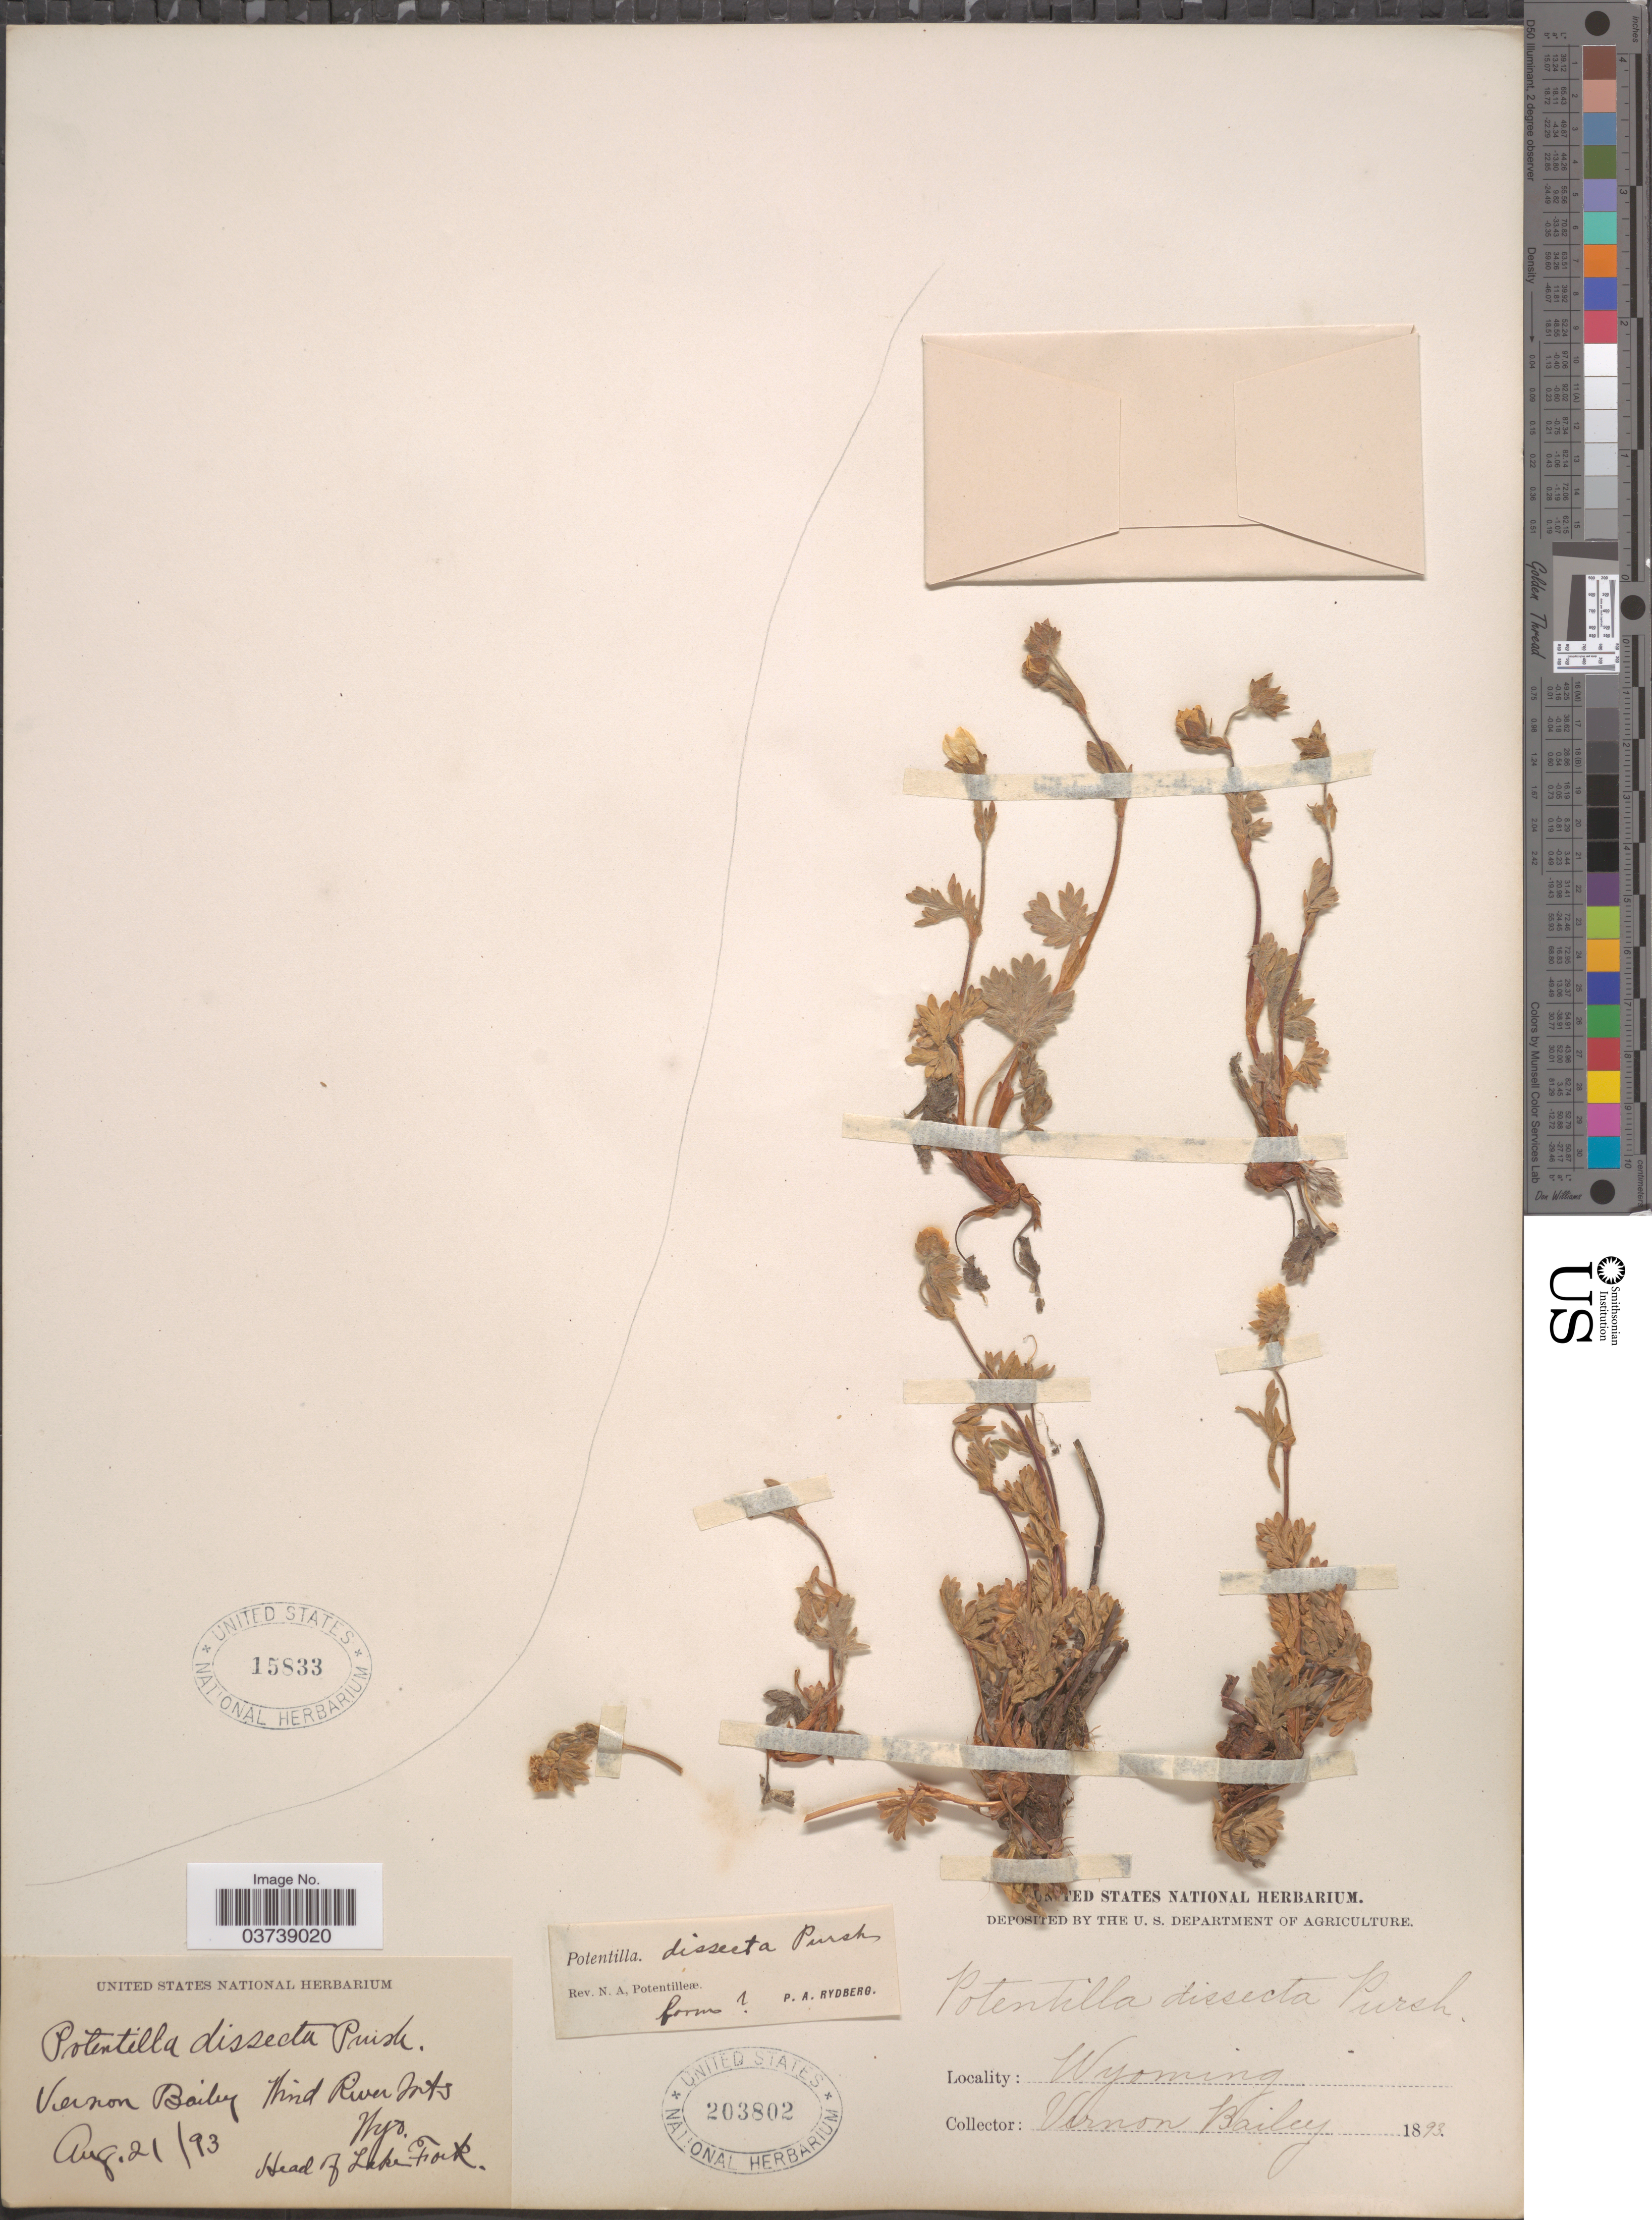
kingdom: Plantae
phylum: Tracheophyta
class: Magnoliopsida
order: Rosales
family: Rosaceae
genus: Potentilla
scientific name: Potentilla diversifolia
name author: Lehm.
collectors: V. O. Bailey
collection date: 1893-08-21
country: United States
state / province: Wyoming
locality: Third River Mts. Head of Lake Fork.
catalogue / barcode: US 203802